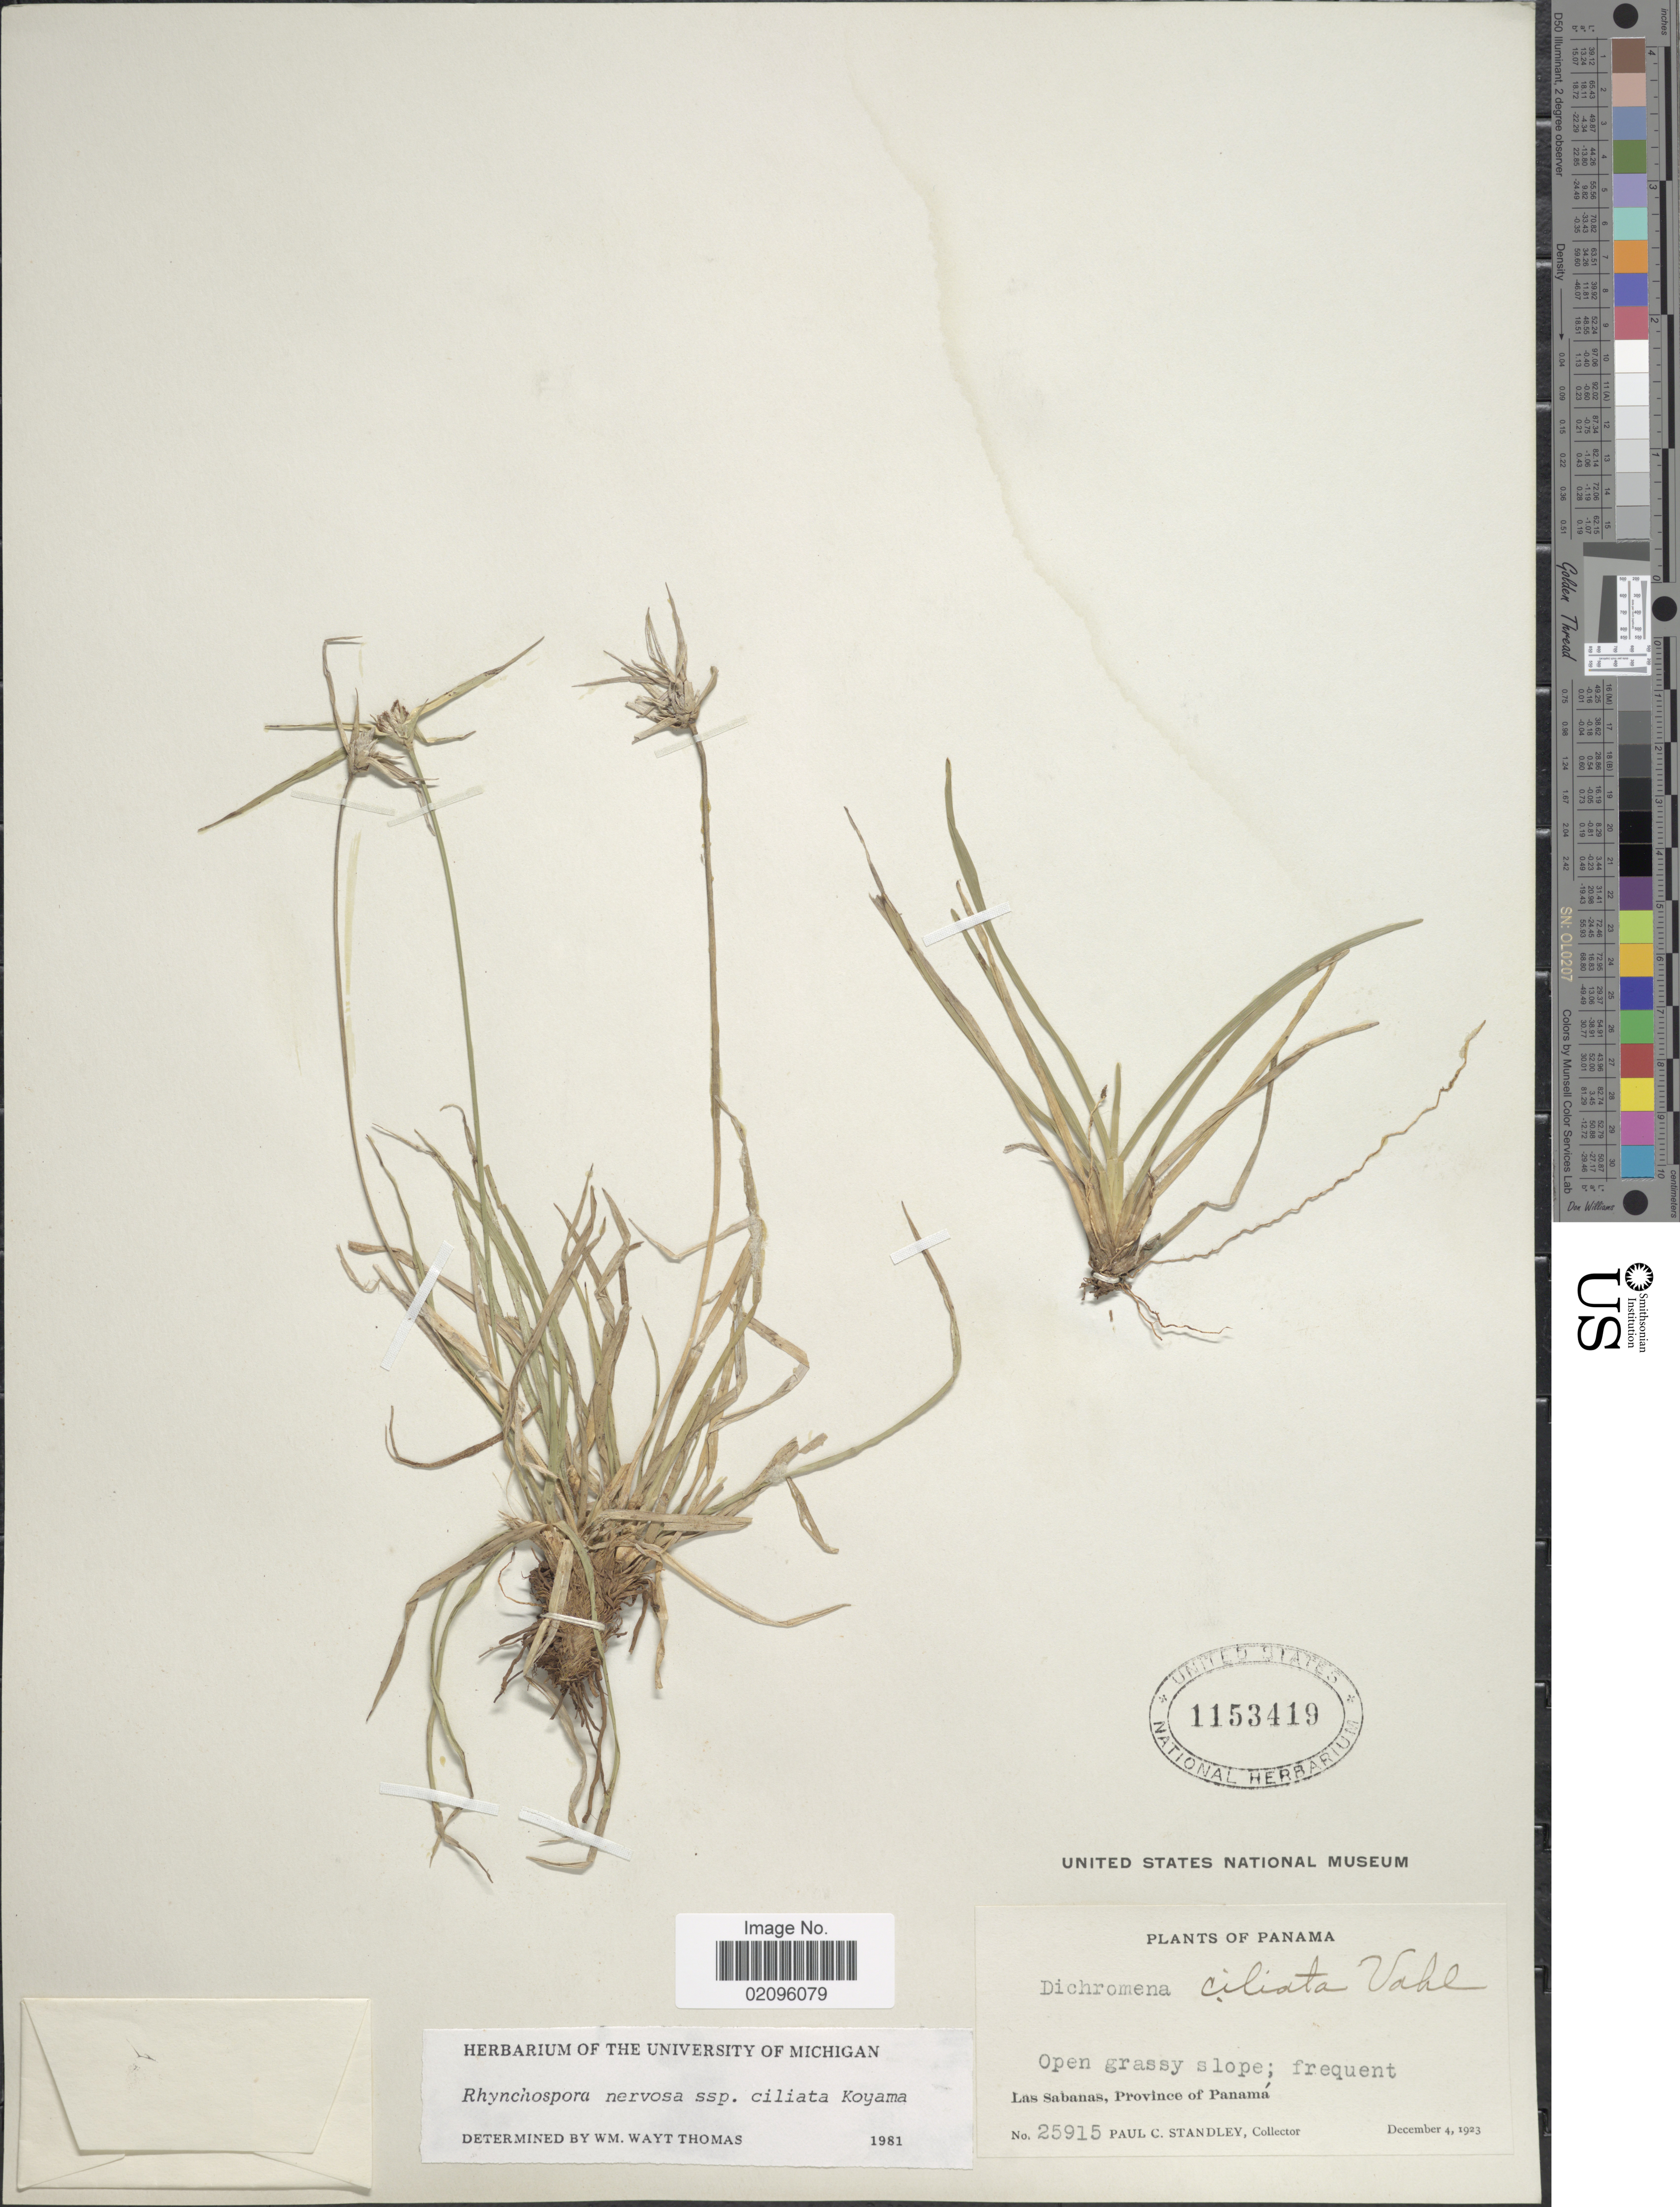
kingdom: Plantae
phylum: Tracheophyta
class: Liliopsida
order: Poales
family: Cyperaceae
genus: Rhynchospora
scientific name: Rhynchospora nervosa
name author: (Vahl) Boeckeler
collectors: P. C. Standley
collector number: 25915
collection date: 1923-12-04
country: Panama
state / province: Panamá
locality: Open grassy slope, Las Sabanas.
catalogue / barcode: US 1153419